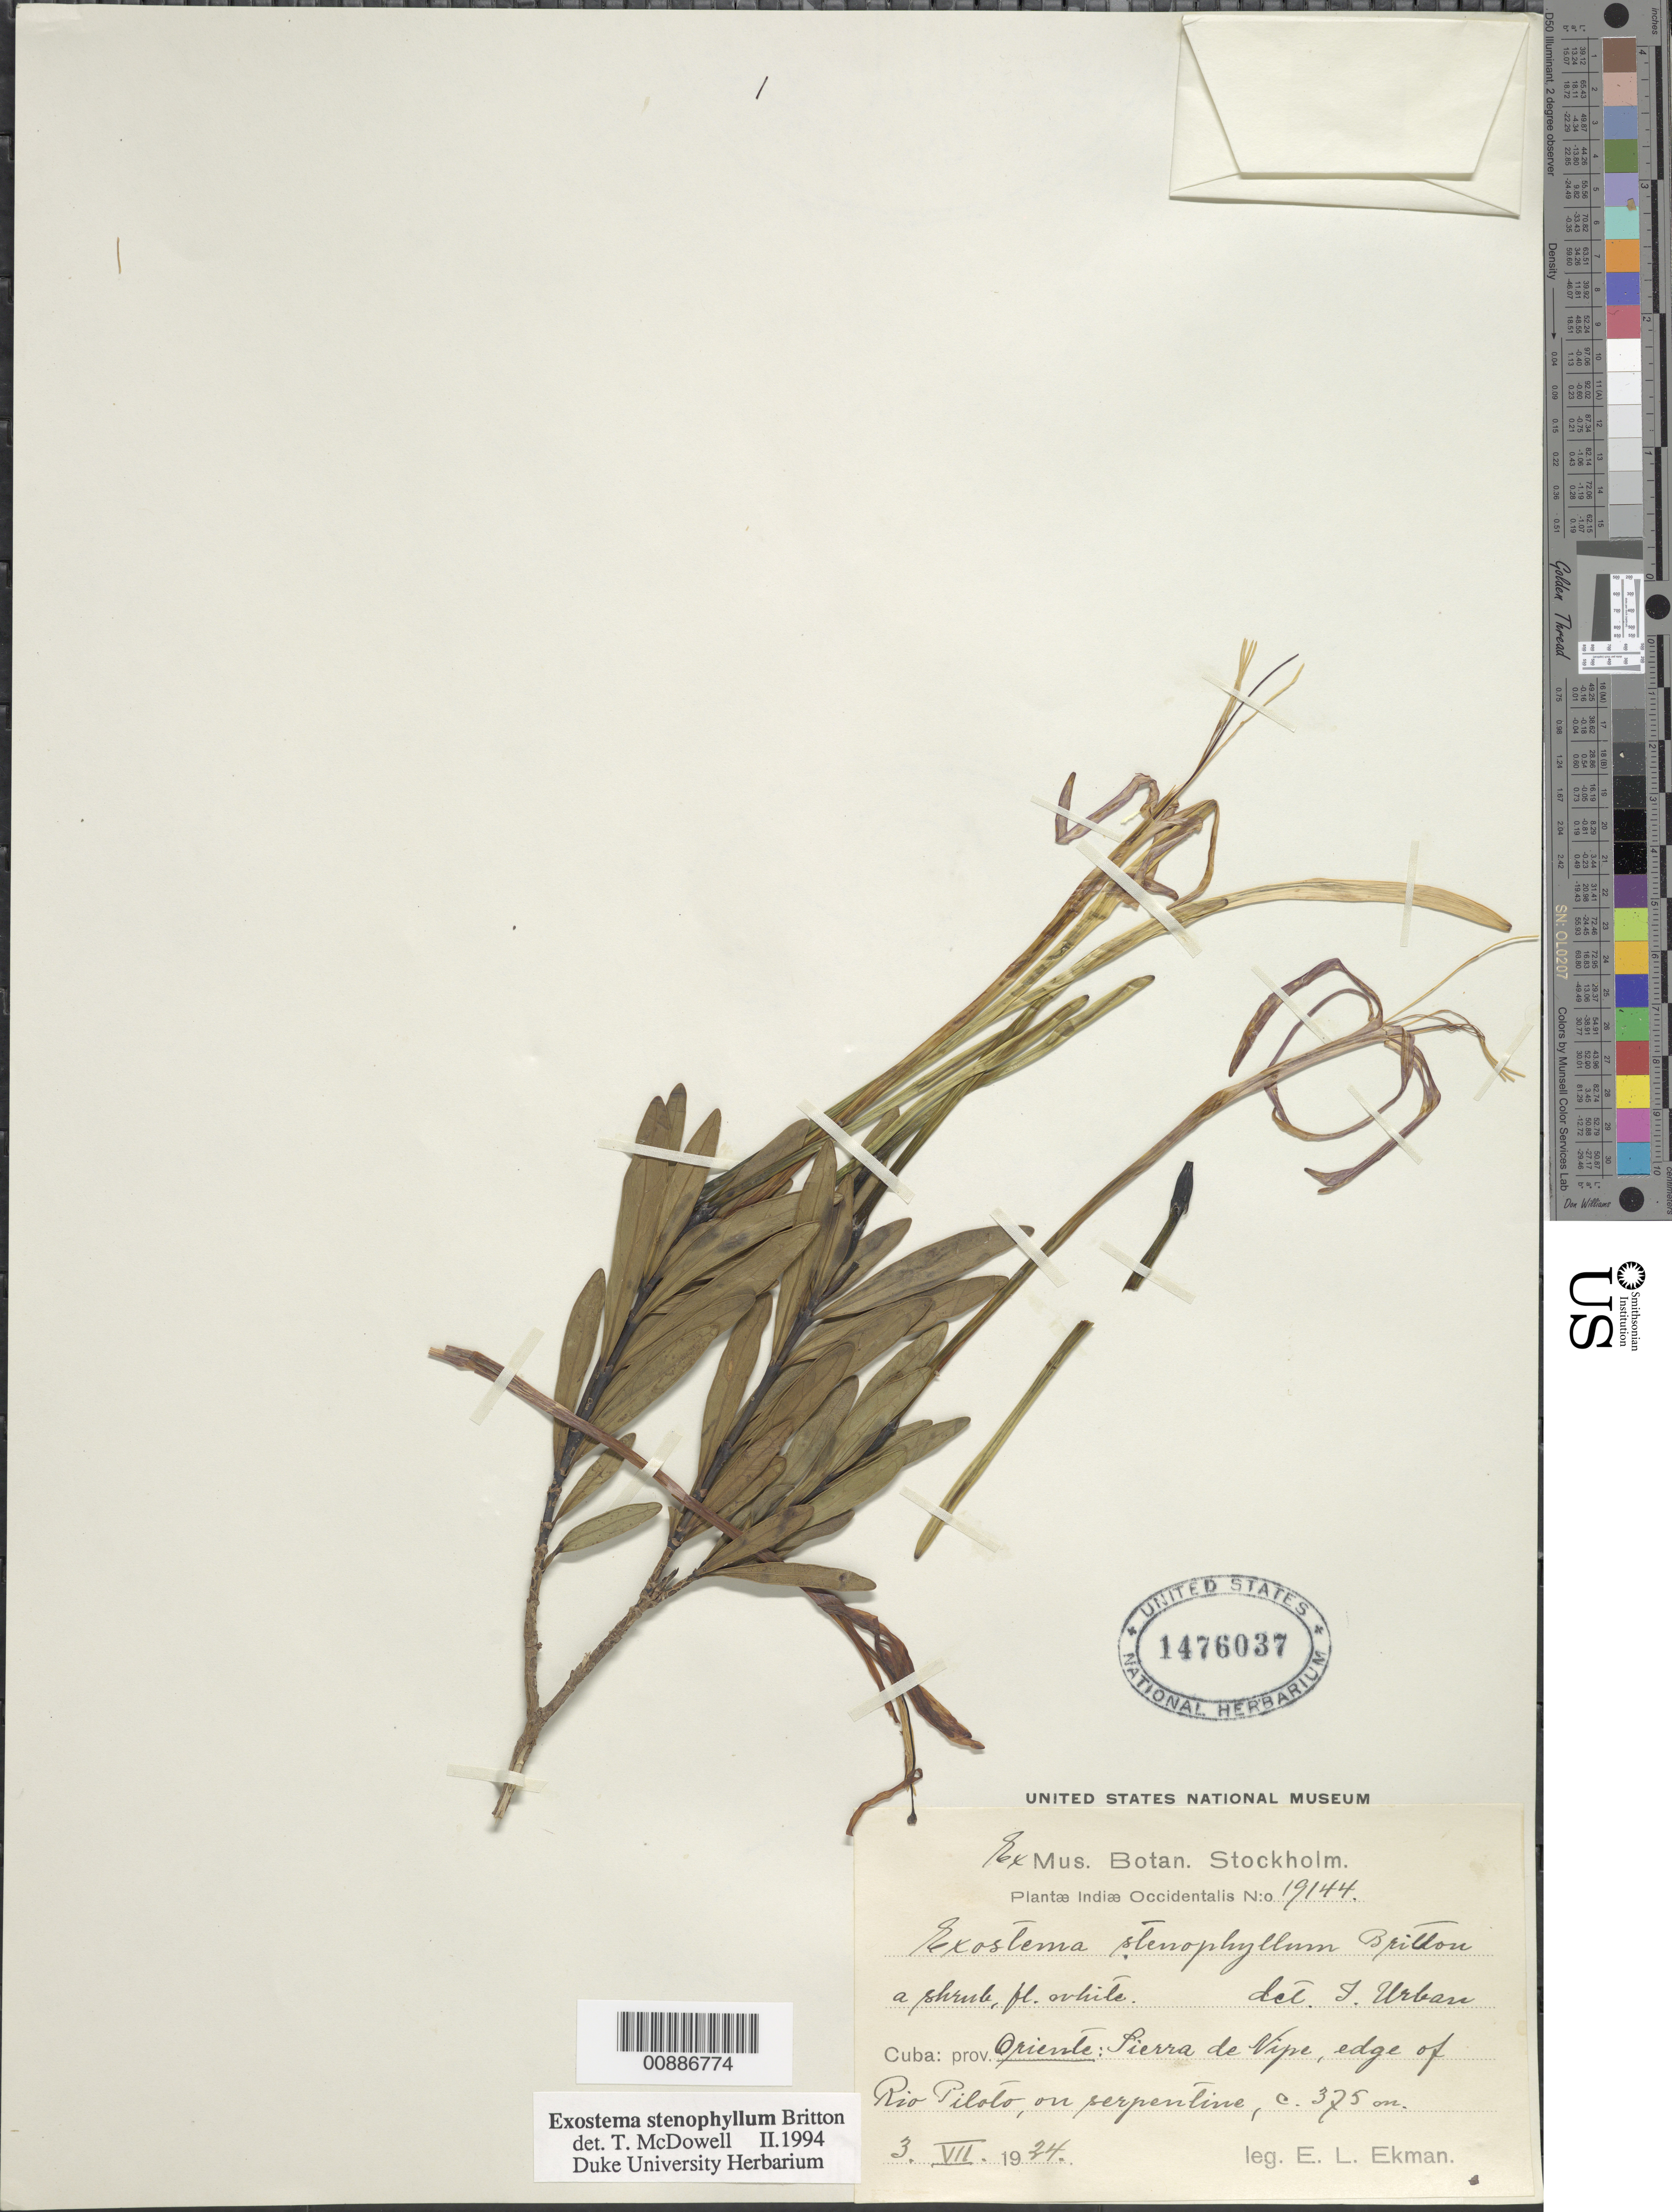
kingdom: Plantae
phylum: Tracheophyta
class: Magnoliopsida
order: Gentianales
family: Rubiaceae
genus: Exostema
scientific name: Exostema stenophyllum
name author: Britton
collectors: E. L. Ekman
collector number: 19144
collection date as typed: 03 Jul 1924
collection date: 1924-07-03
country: Cuba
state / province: Oriente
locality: Sierra de Nipe, edge of Rio Piloto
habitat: Edge of river, on serpentine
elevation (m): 375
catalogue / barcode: US 1476037